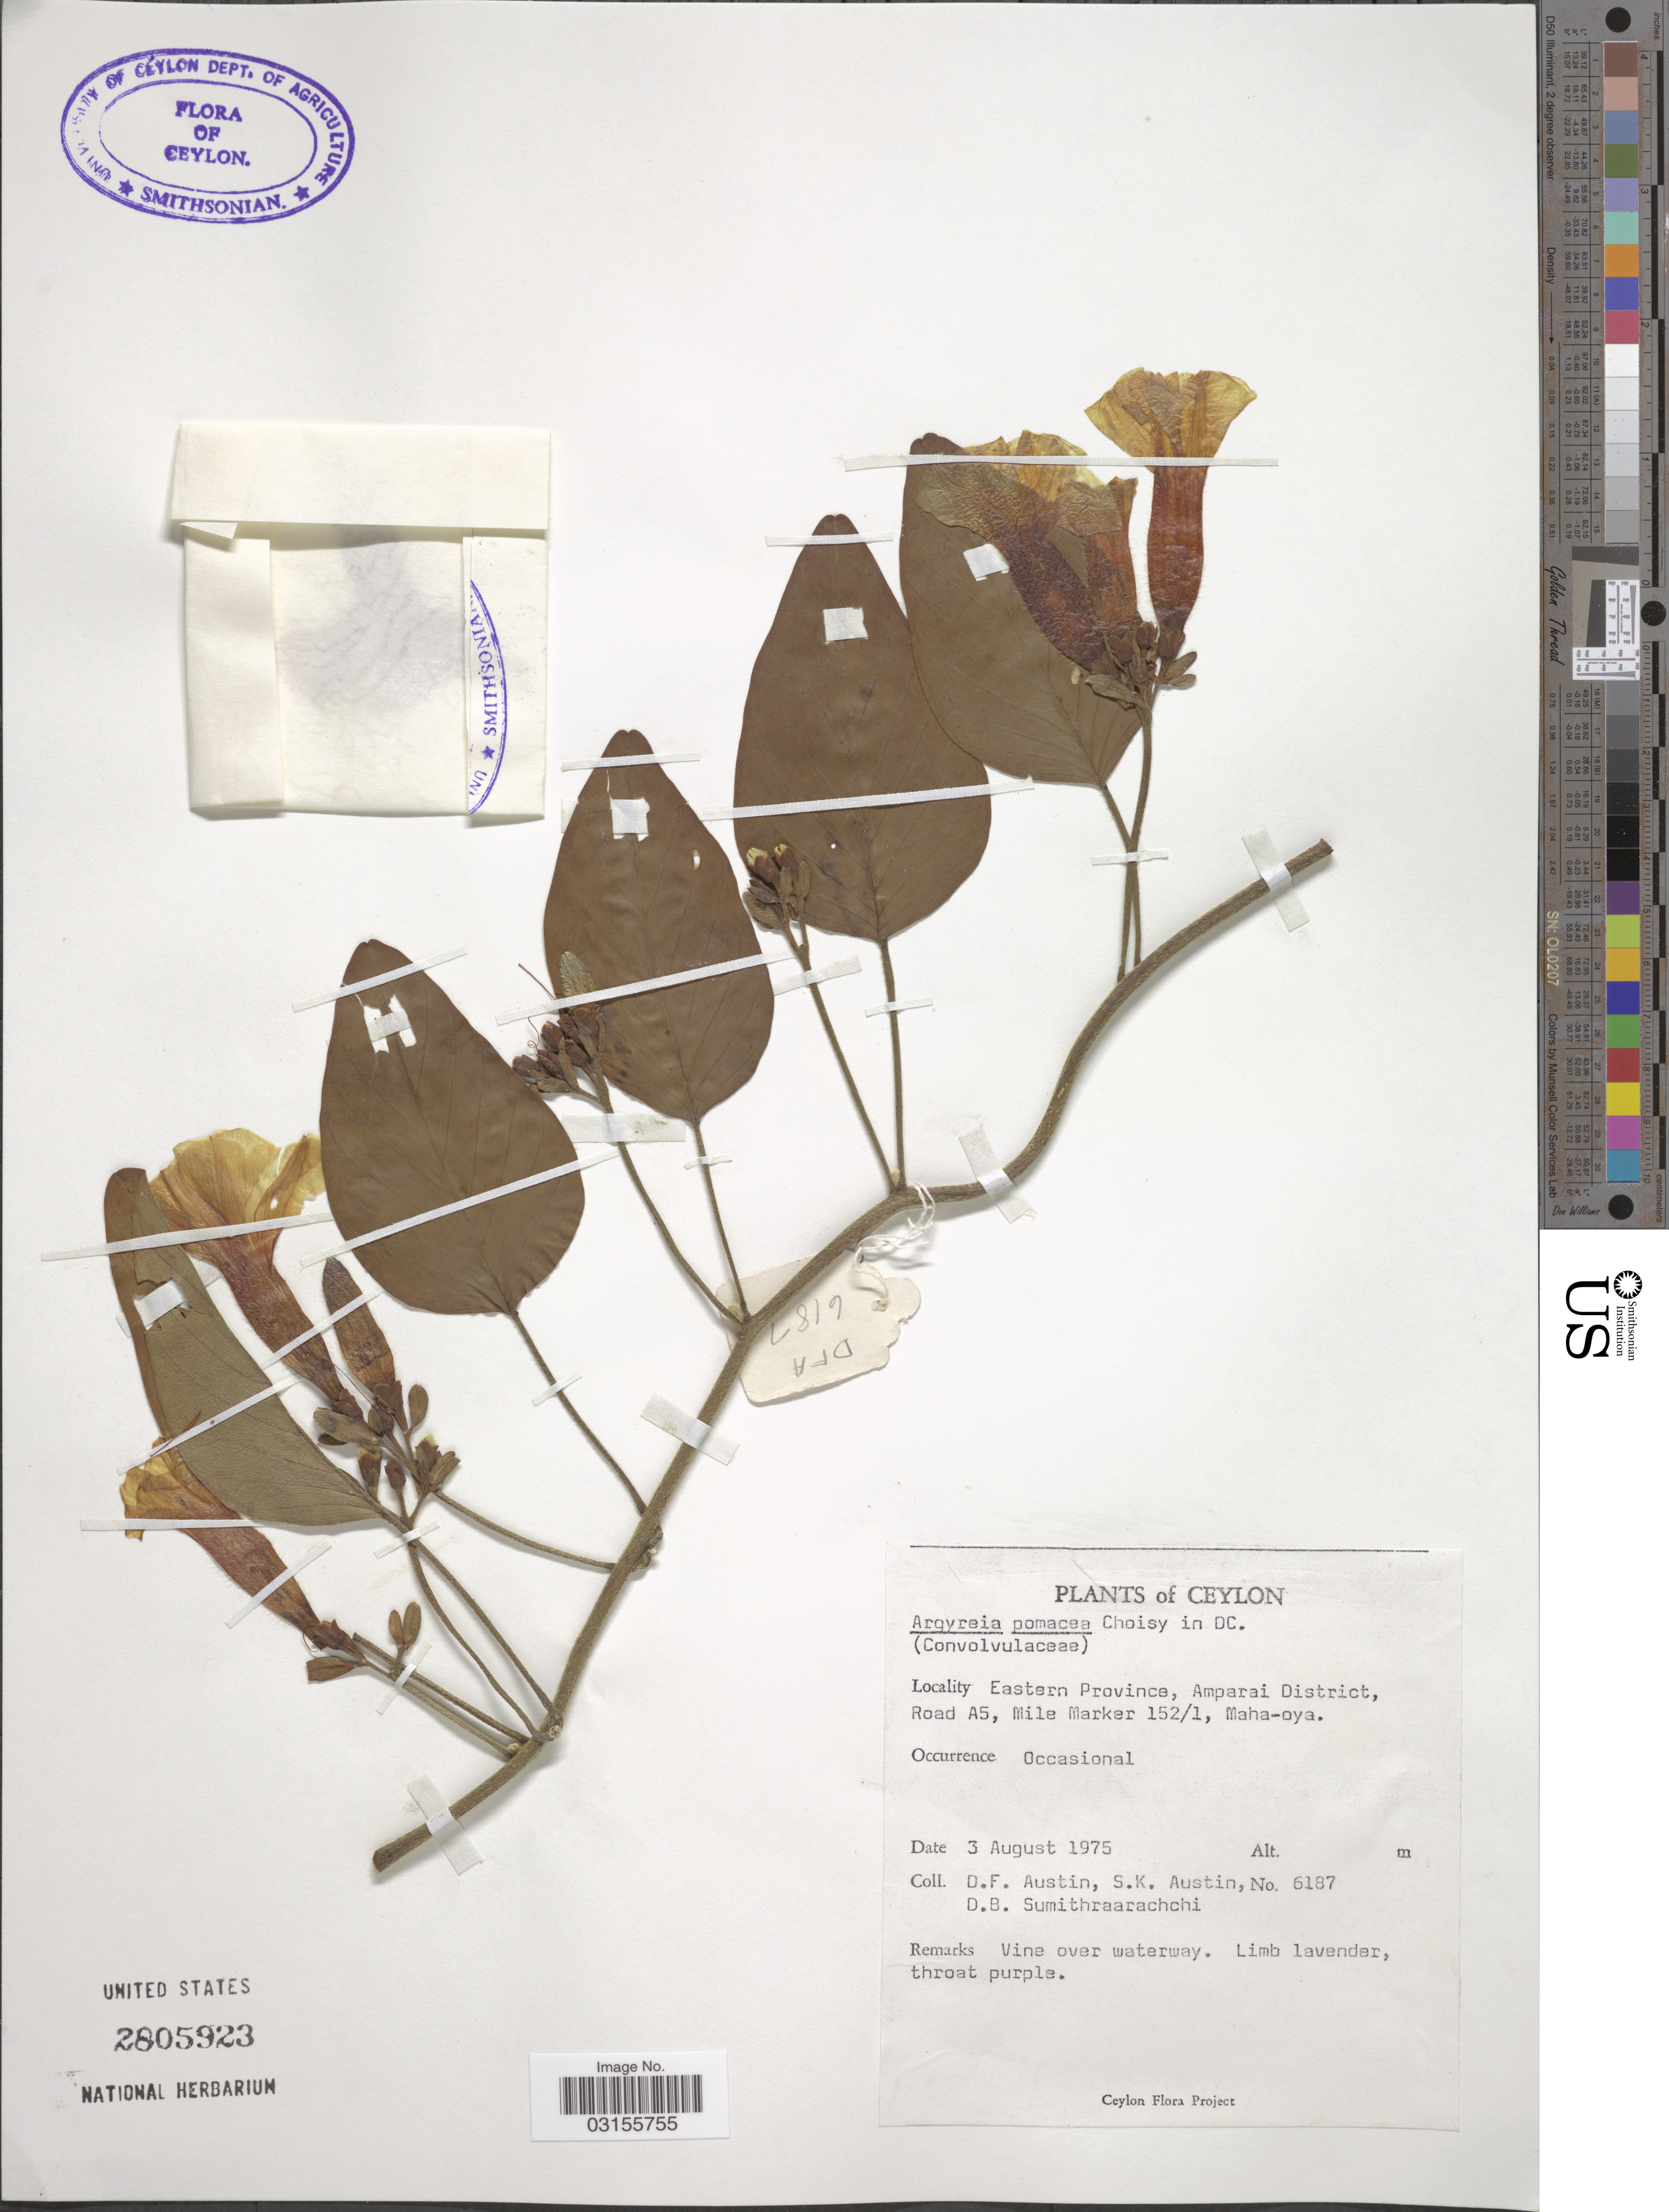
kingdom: Plantae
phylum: Tracheophyta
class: Magnoliopsida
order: Solanales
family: Convolvulaceae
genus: Argyreia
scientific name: Argyreia pomacea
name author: Sweet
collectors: D. Austin, S. Austin & D. B. Sumithraarachchi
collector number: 6187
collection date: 1975-08-03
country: Sri Lanka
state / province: Eastern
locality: Ceylon, Amparai District, Road A5, Mile Marker 152/1, Maha-oya.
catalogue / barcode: US 2805923